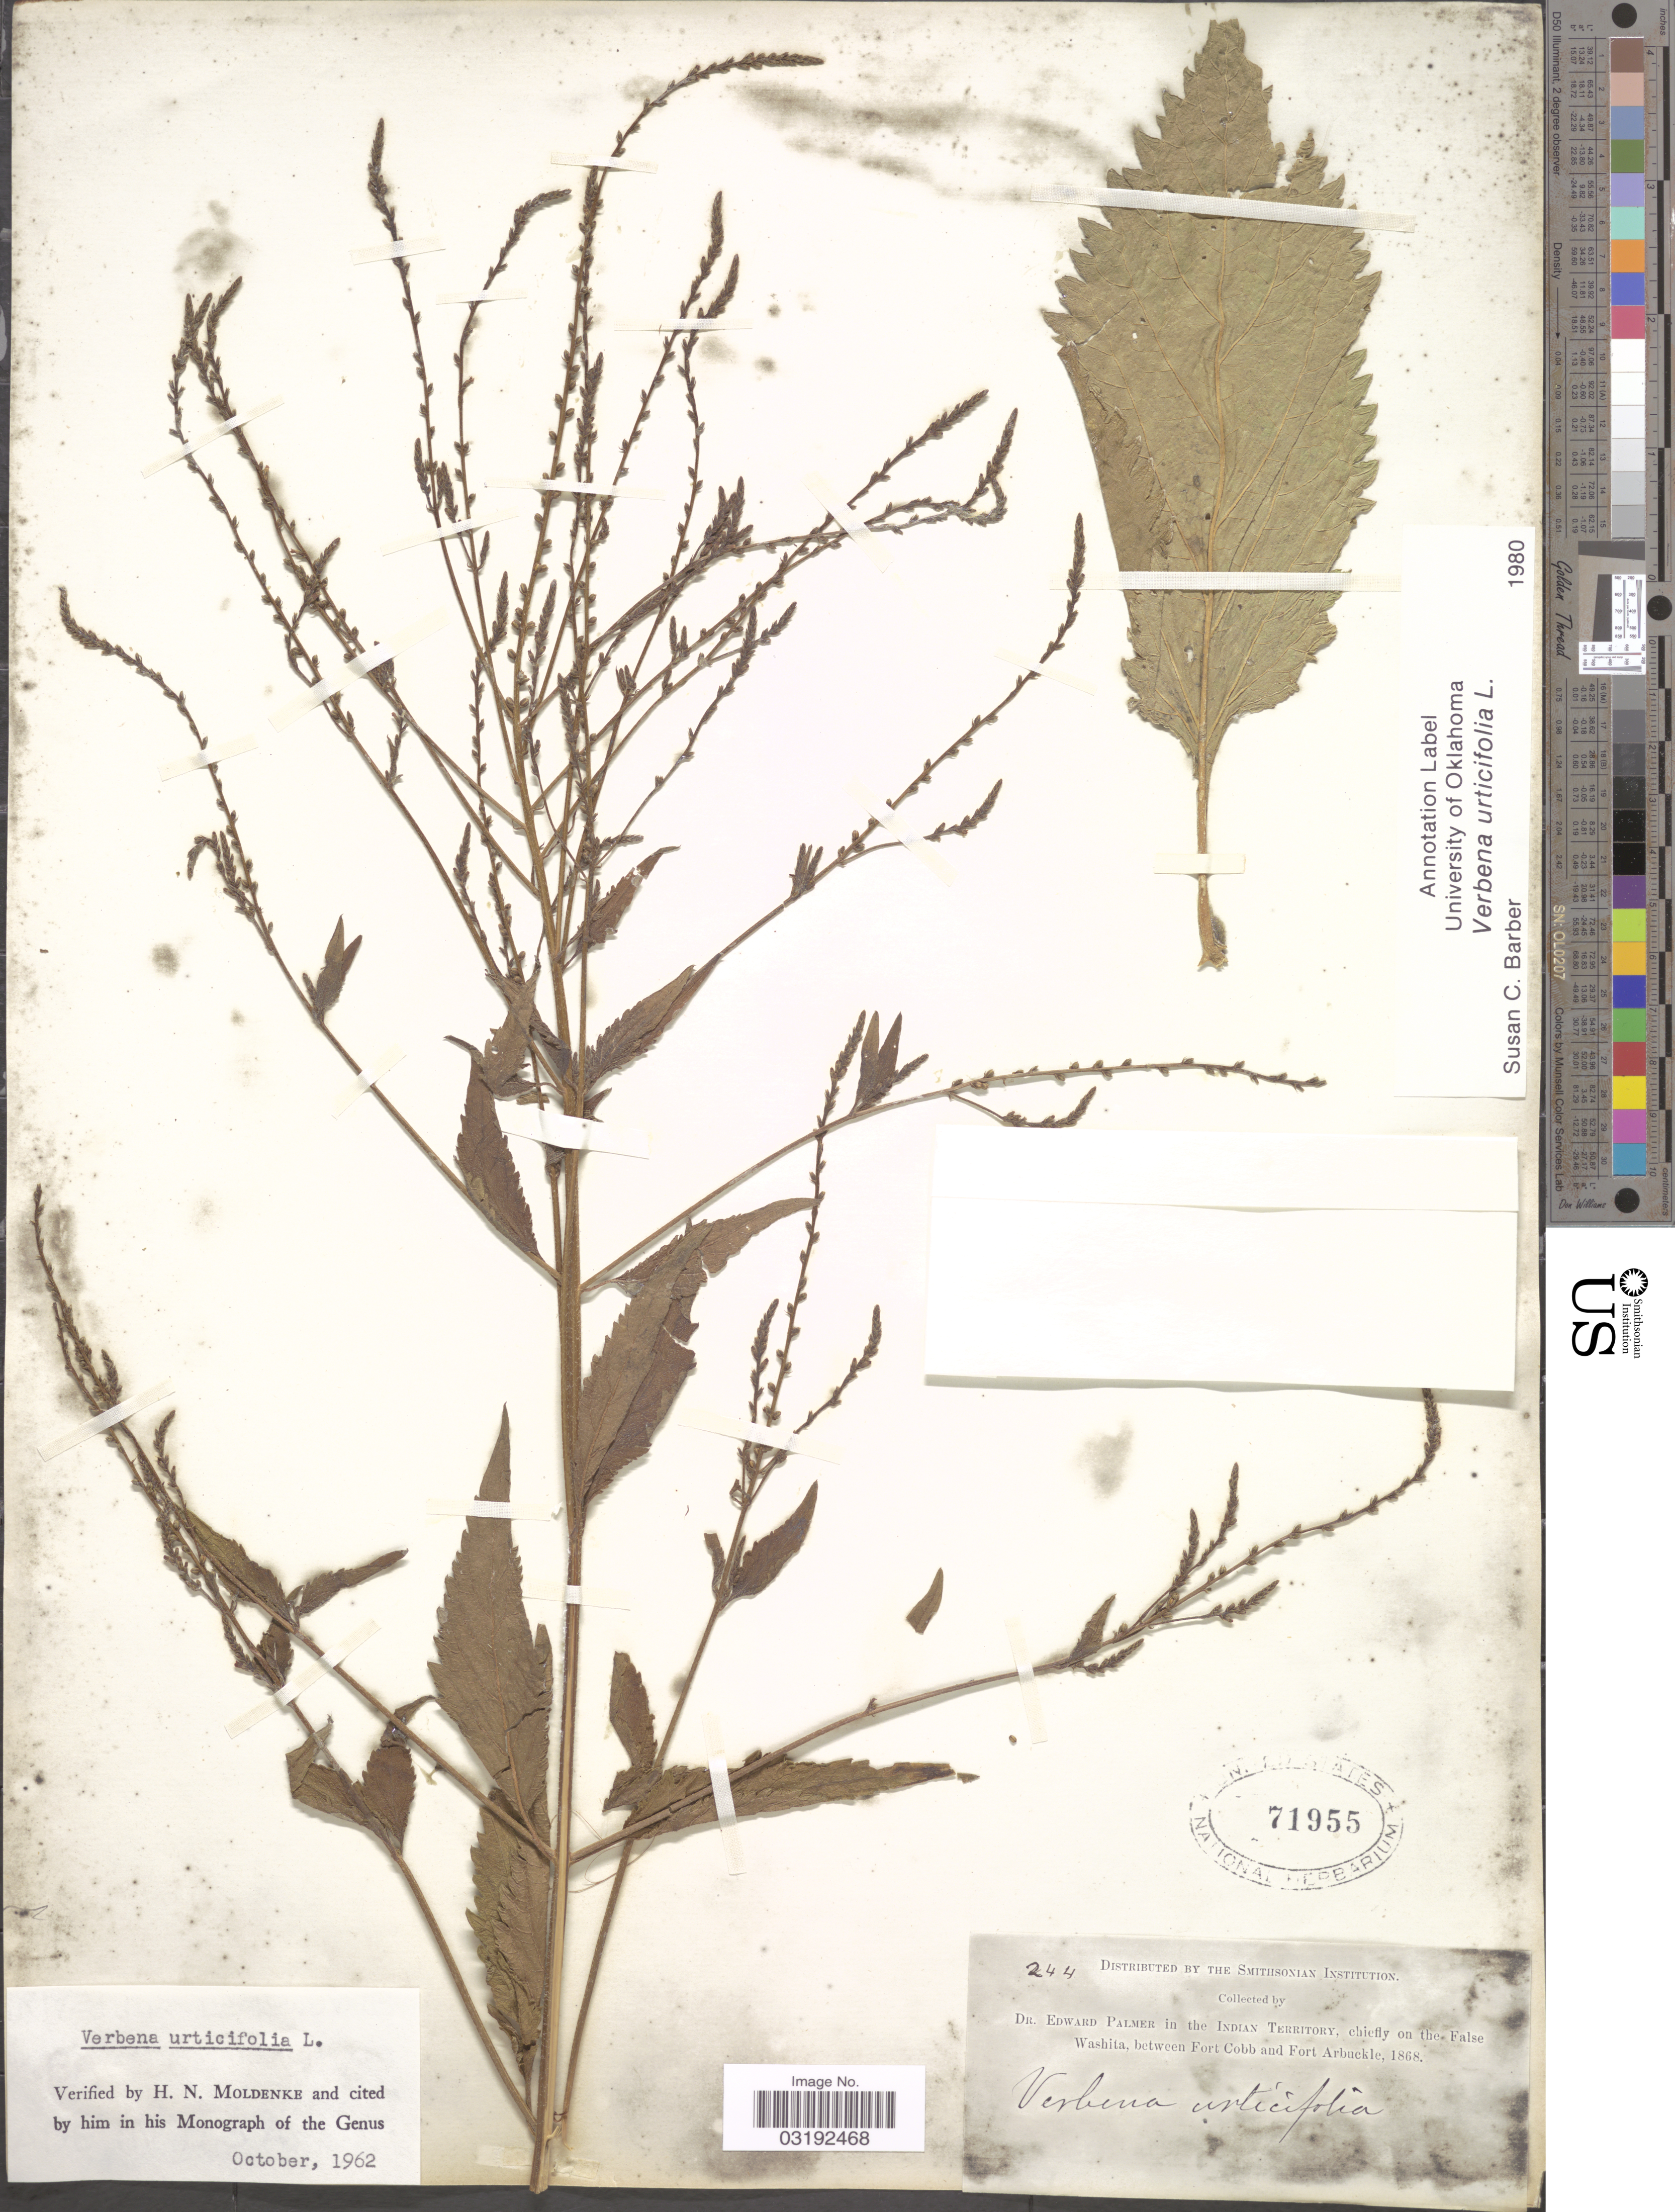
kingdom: Plantae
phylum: Tracheophyta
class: Magnoliopsida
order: Lamiales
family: Verbenaceae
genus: Verbena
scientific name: Verbena urticifolia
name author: L.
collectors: E. Palmer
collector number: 244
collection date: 1868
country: United States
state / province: Oklahoma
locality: In the Indian Territory, chiefly on the False Washita, between Fort Cobb and Fort Arbuckle.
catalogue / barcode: US 71955